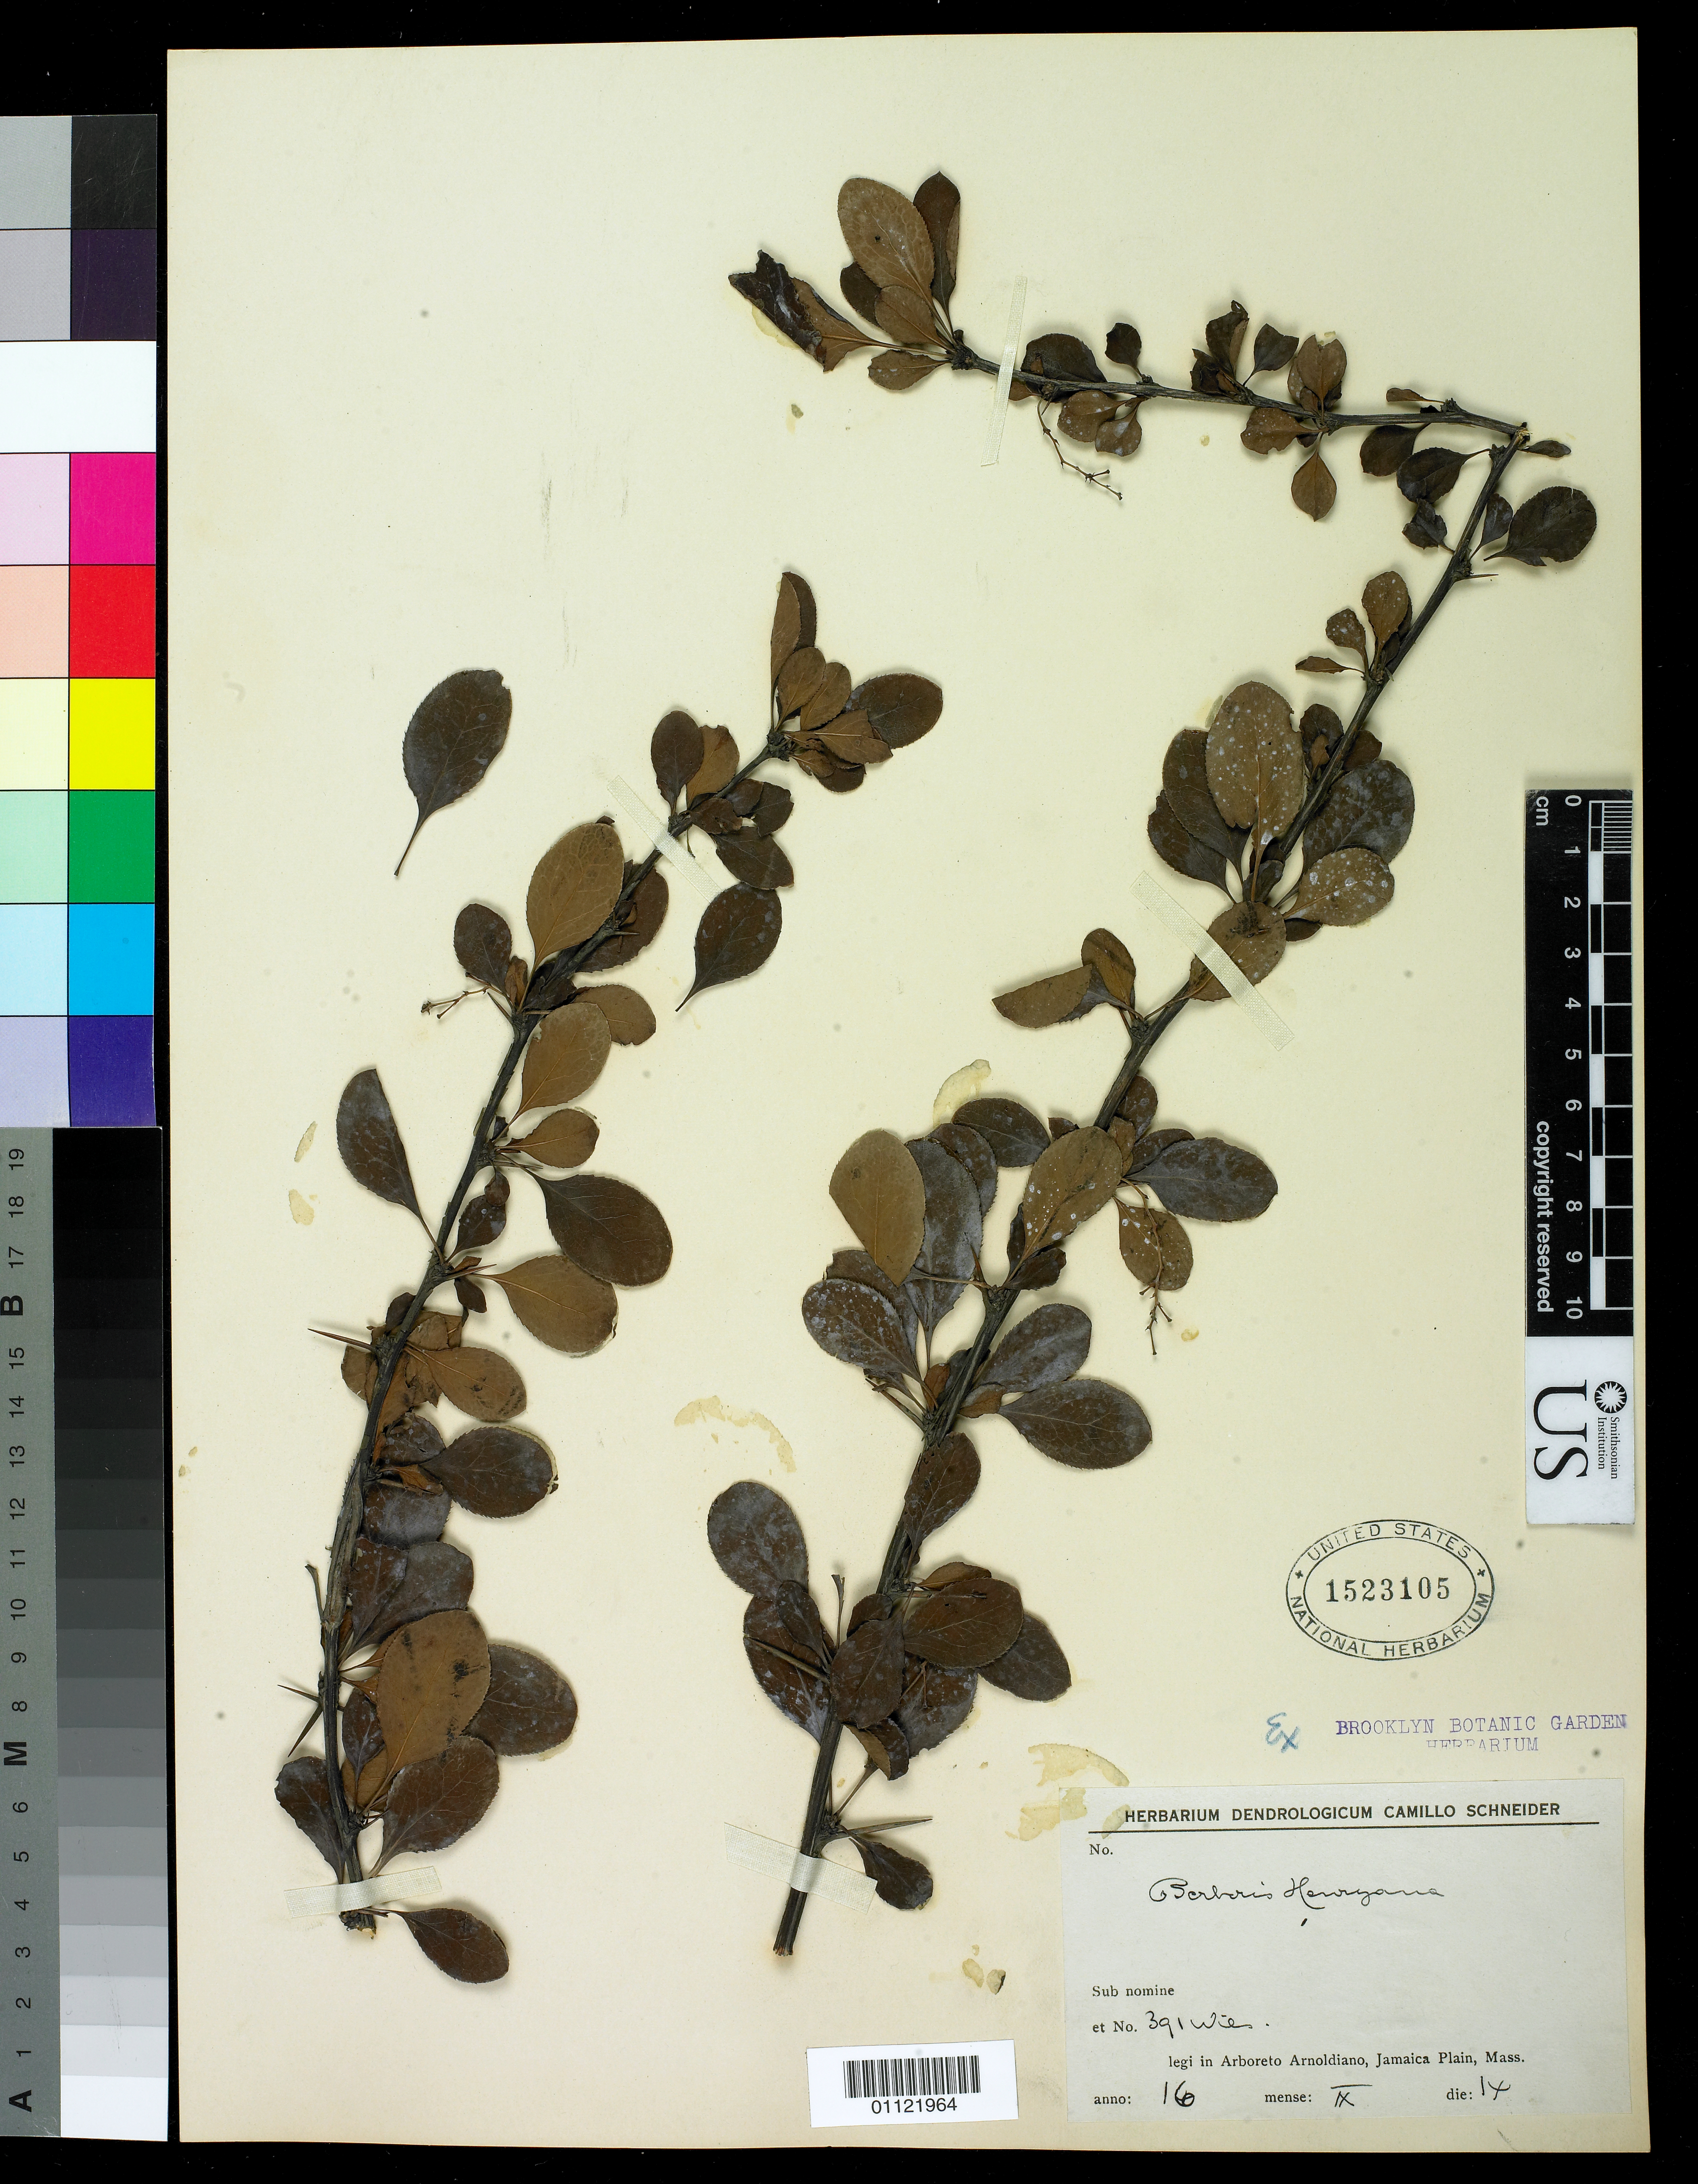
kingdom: Plantae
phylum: Tracheophyta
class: Magnoliopsida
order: Ranunculales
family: Berberidaceae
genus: Berberis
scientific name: Berberis henryana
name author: C.K. Schneid.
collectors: C. K. Schneider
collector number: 391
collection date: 1916-09-14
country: United States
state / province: Massachusetts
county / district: Suffolk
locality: Arnold Arboretum, Jamaica Plain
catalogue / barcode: US 1523105